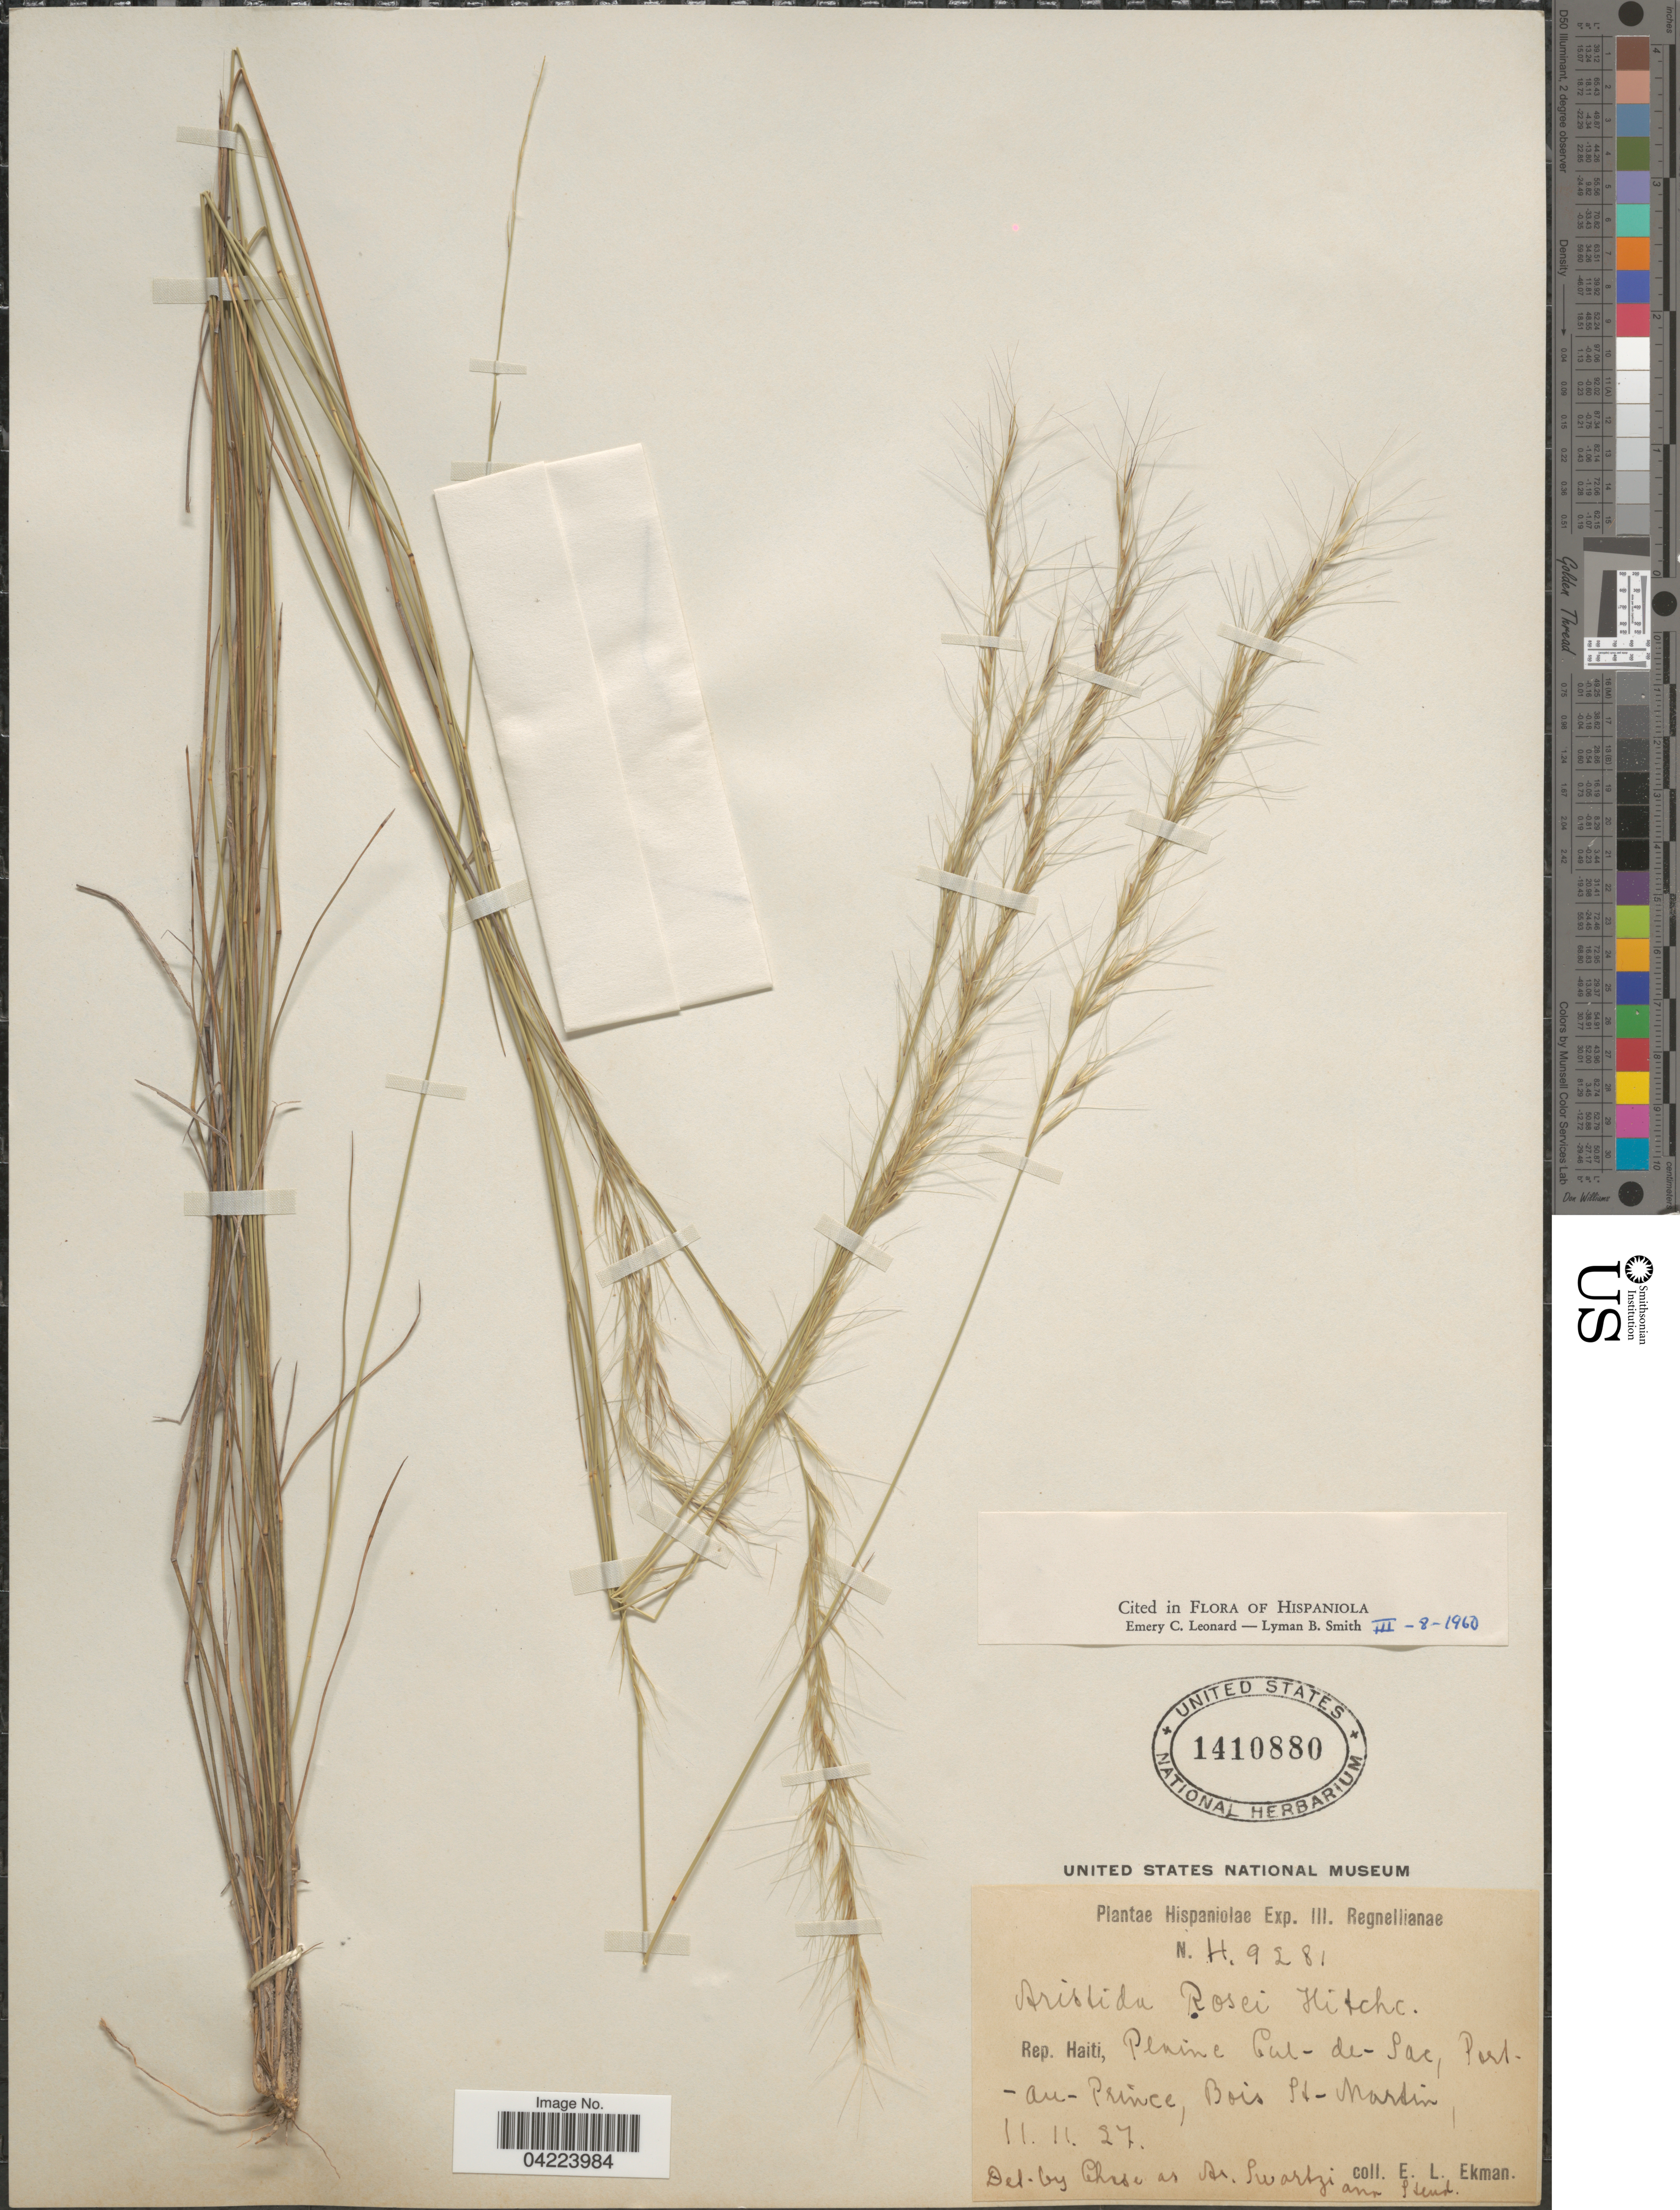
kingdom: Plantae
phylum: Tracheophyta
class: Liliopsida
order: Poales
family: Poaceae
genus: Aristida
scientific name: Aristida rosei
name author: Hitchc.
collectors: E. L. Ekman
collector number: H.9281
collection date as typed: Transcribed d/m/y: 11/11/27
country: Haiti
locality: Hispaniolae Exp. III. Regnellianae. Rep. Haiti, Penine Cul - de - Sac, Port - Au - Prince, Bois St - Martin.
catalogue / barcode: US 1410880